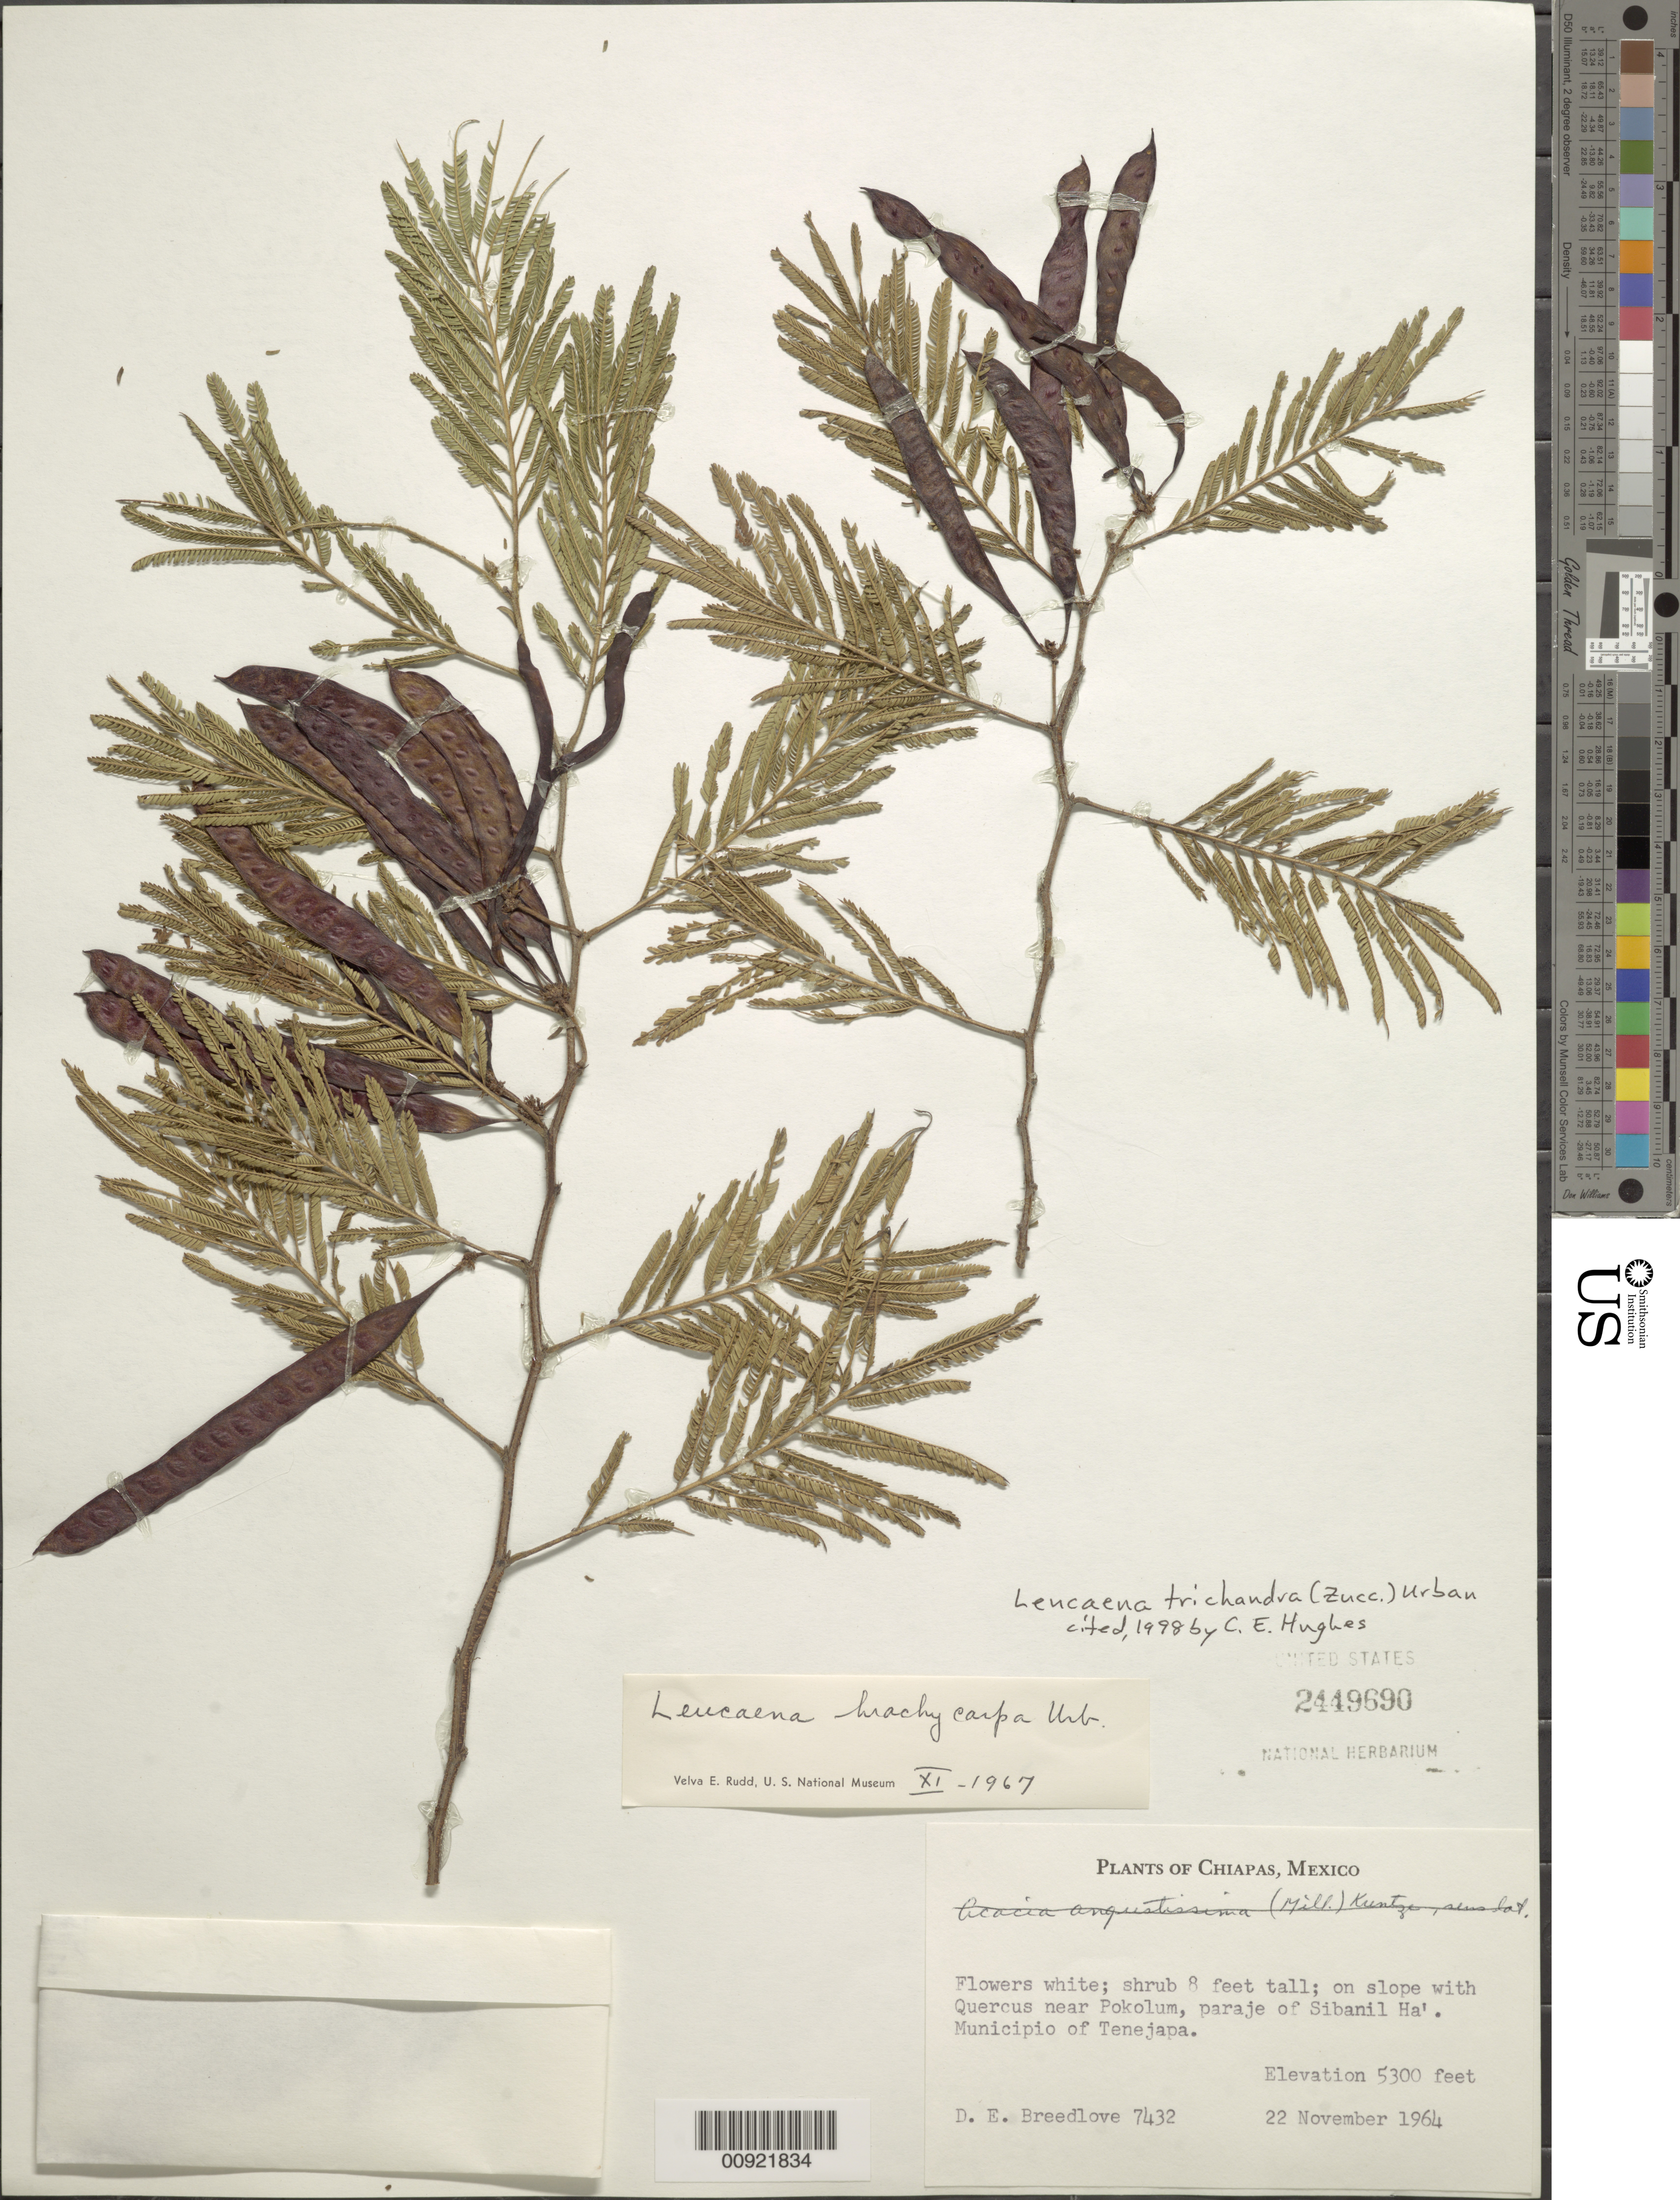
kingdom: Plantae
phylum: Tracheophyta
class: Magnoliopsida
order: Fabales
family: Fabaceae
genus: Leucaena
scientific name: Leucaena trichandra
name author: (Zucc.) Urb.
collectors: D. E. Breedlove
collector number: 7432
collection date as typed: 22 Nov 1964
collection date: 1964-11-22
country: Mexico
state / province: Chiapas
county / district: Tenejapa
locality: Near Pokolum, paraje of Sibanil Ha'. Municipio of Tenejapa, Chiapas.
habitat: On slope with Quercus.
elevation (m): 1615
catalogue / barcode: US 2449690